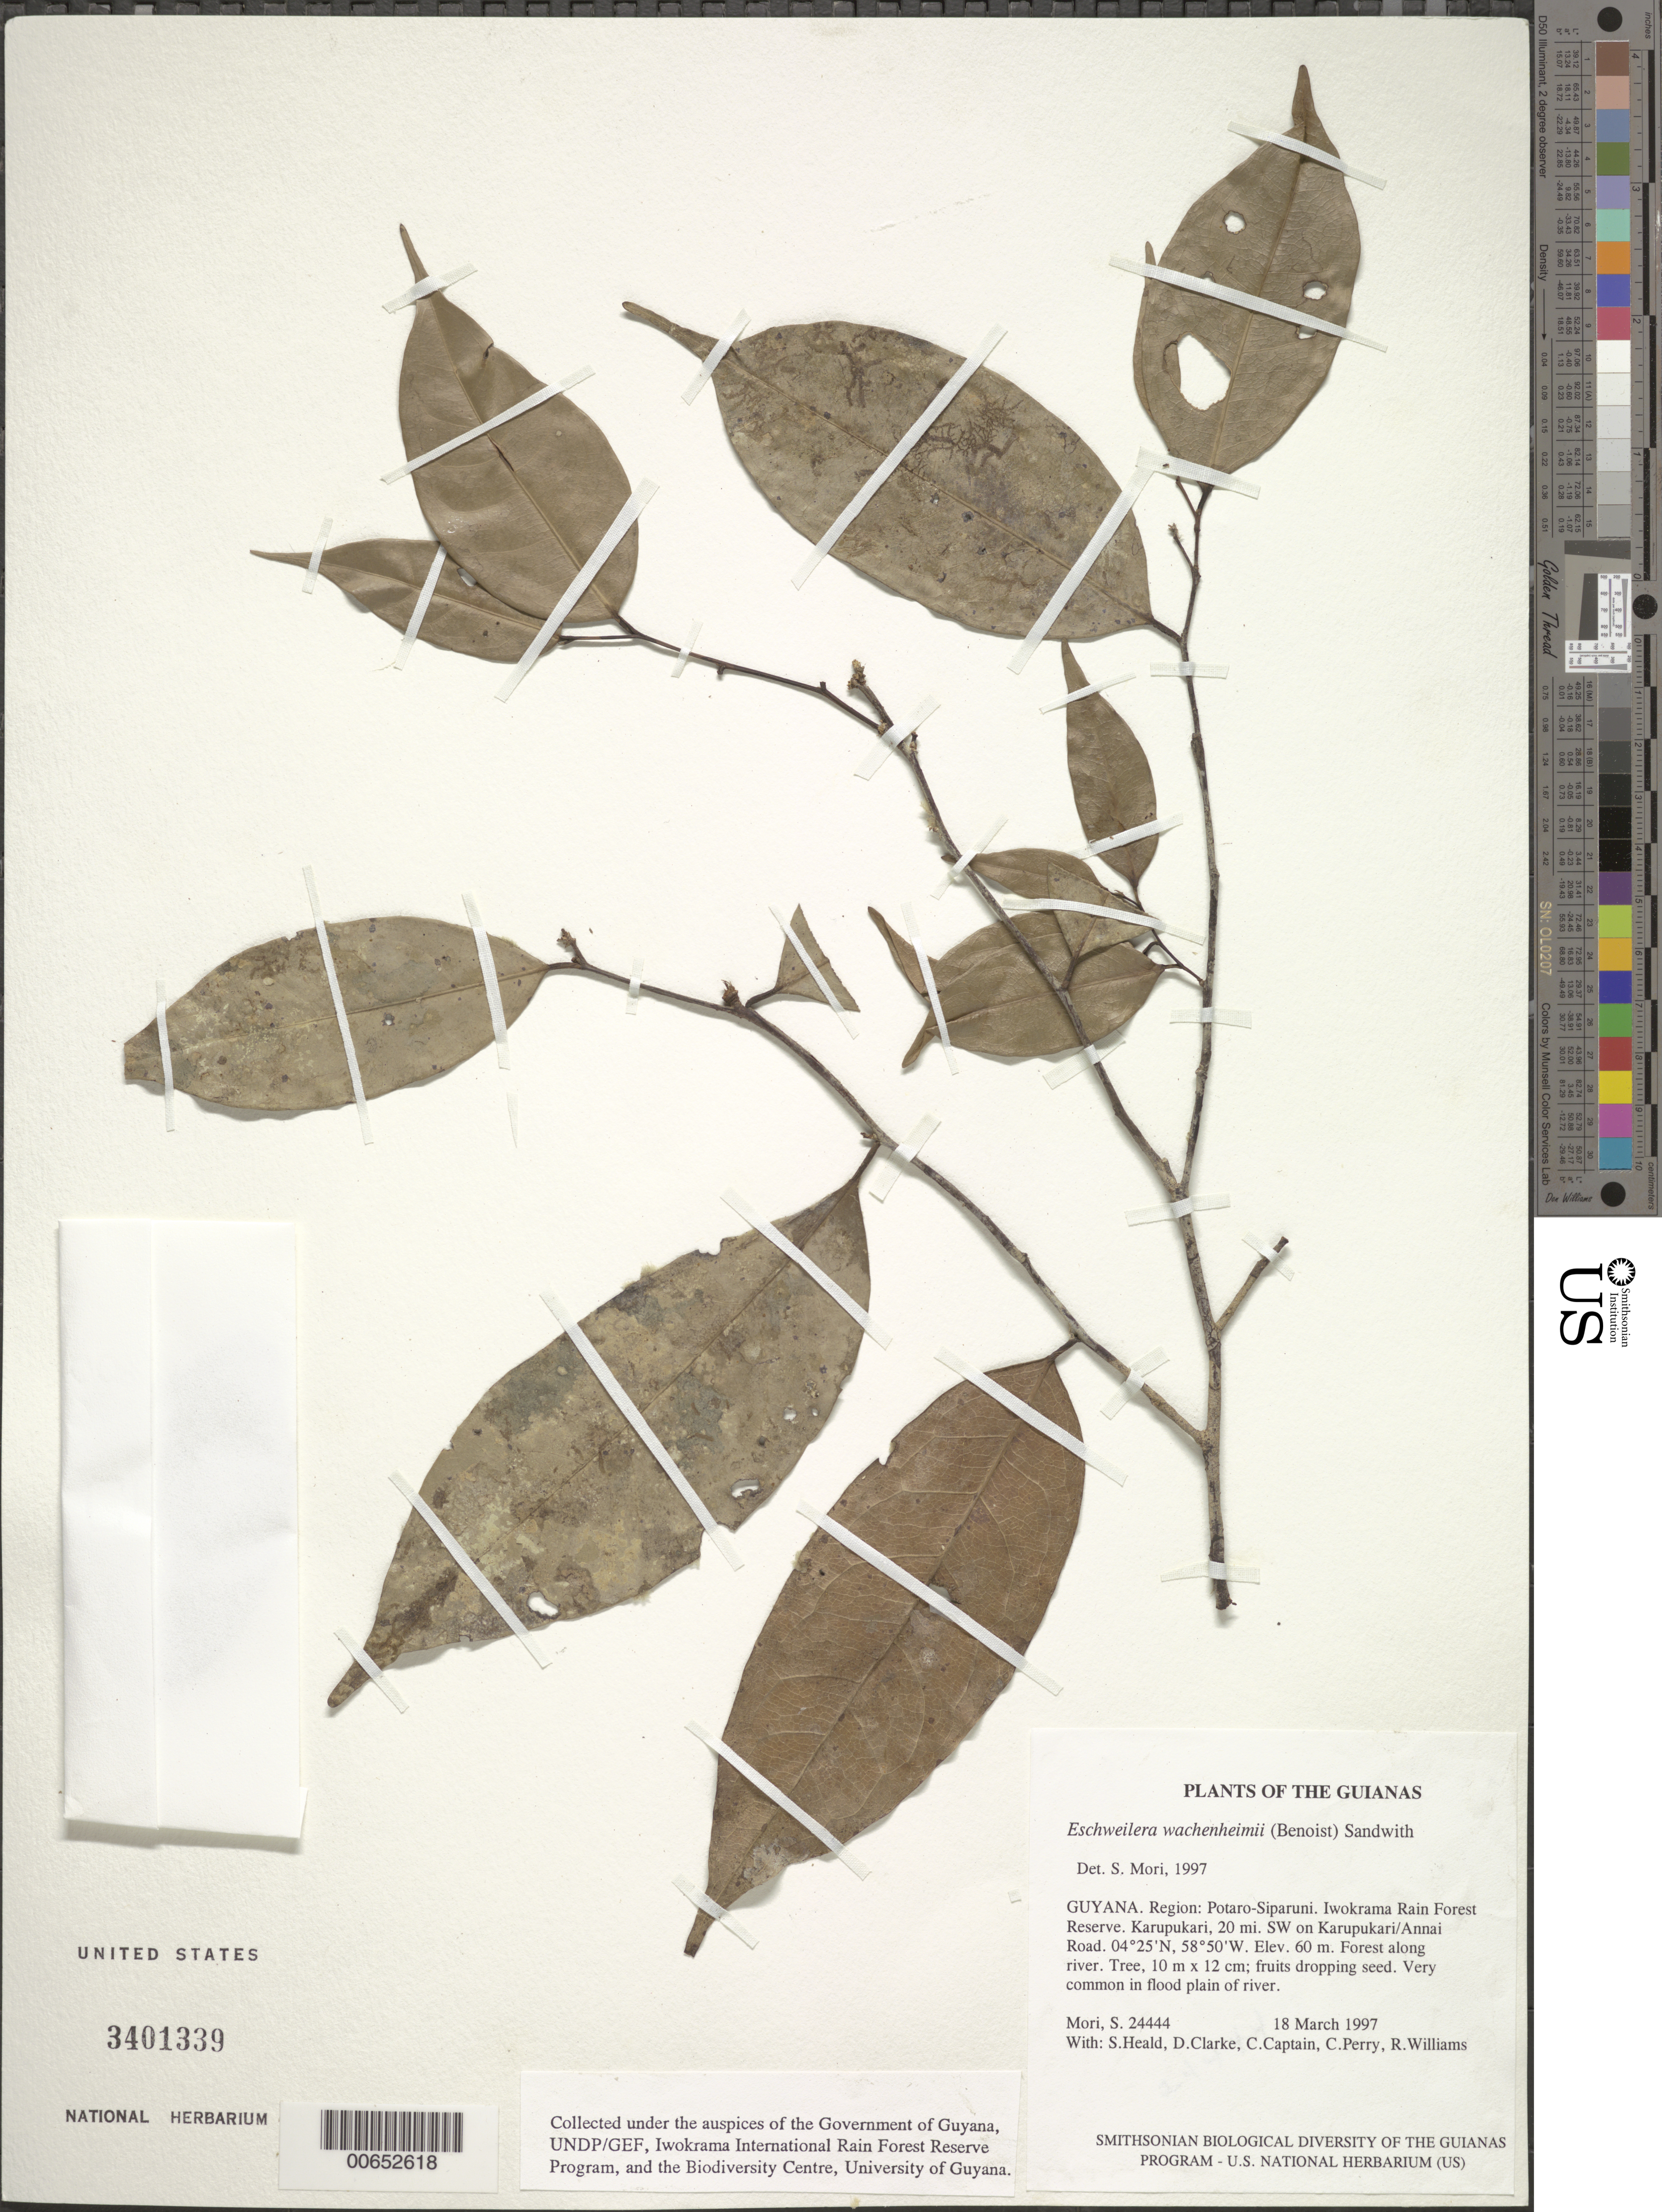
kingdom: Plantae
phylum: Tracheophyta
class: Magnoliopsida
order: Ericales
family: Lecythidaceae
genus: Eschweilera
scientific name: Eschweilera wachenheimii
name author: (Benoist) Sandwith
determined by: Mori, Scott A.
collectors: S. Mori, S. Heald, D. Clarke, C. Captain, C. Perry & R. Williams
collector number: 24444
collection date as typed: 18 March 1997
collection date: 1997-03-18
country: Guyana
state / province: Potaro-Siparuni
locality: Iwokrama Rain Forest Reserve. Karupukari, 20 mi. SW on Karupukari/Annai Road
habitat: Forest along river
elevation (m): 60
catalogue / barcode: US 3401339